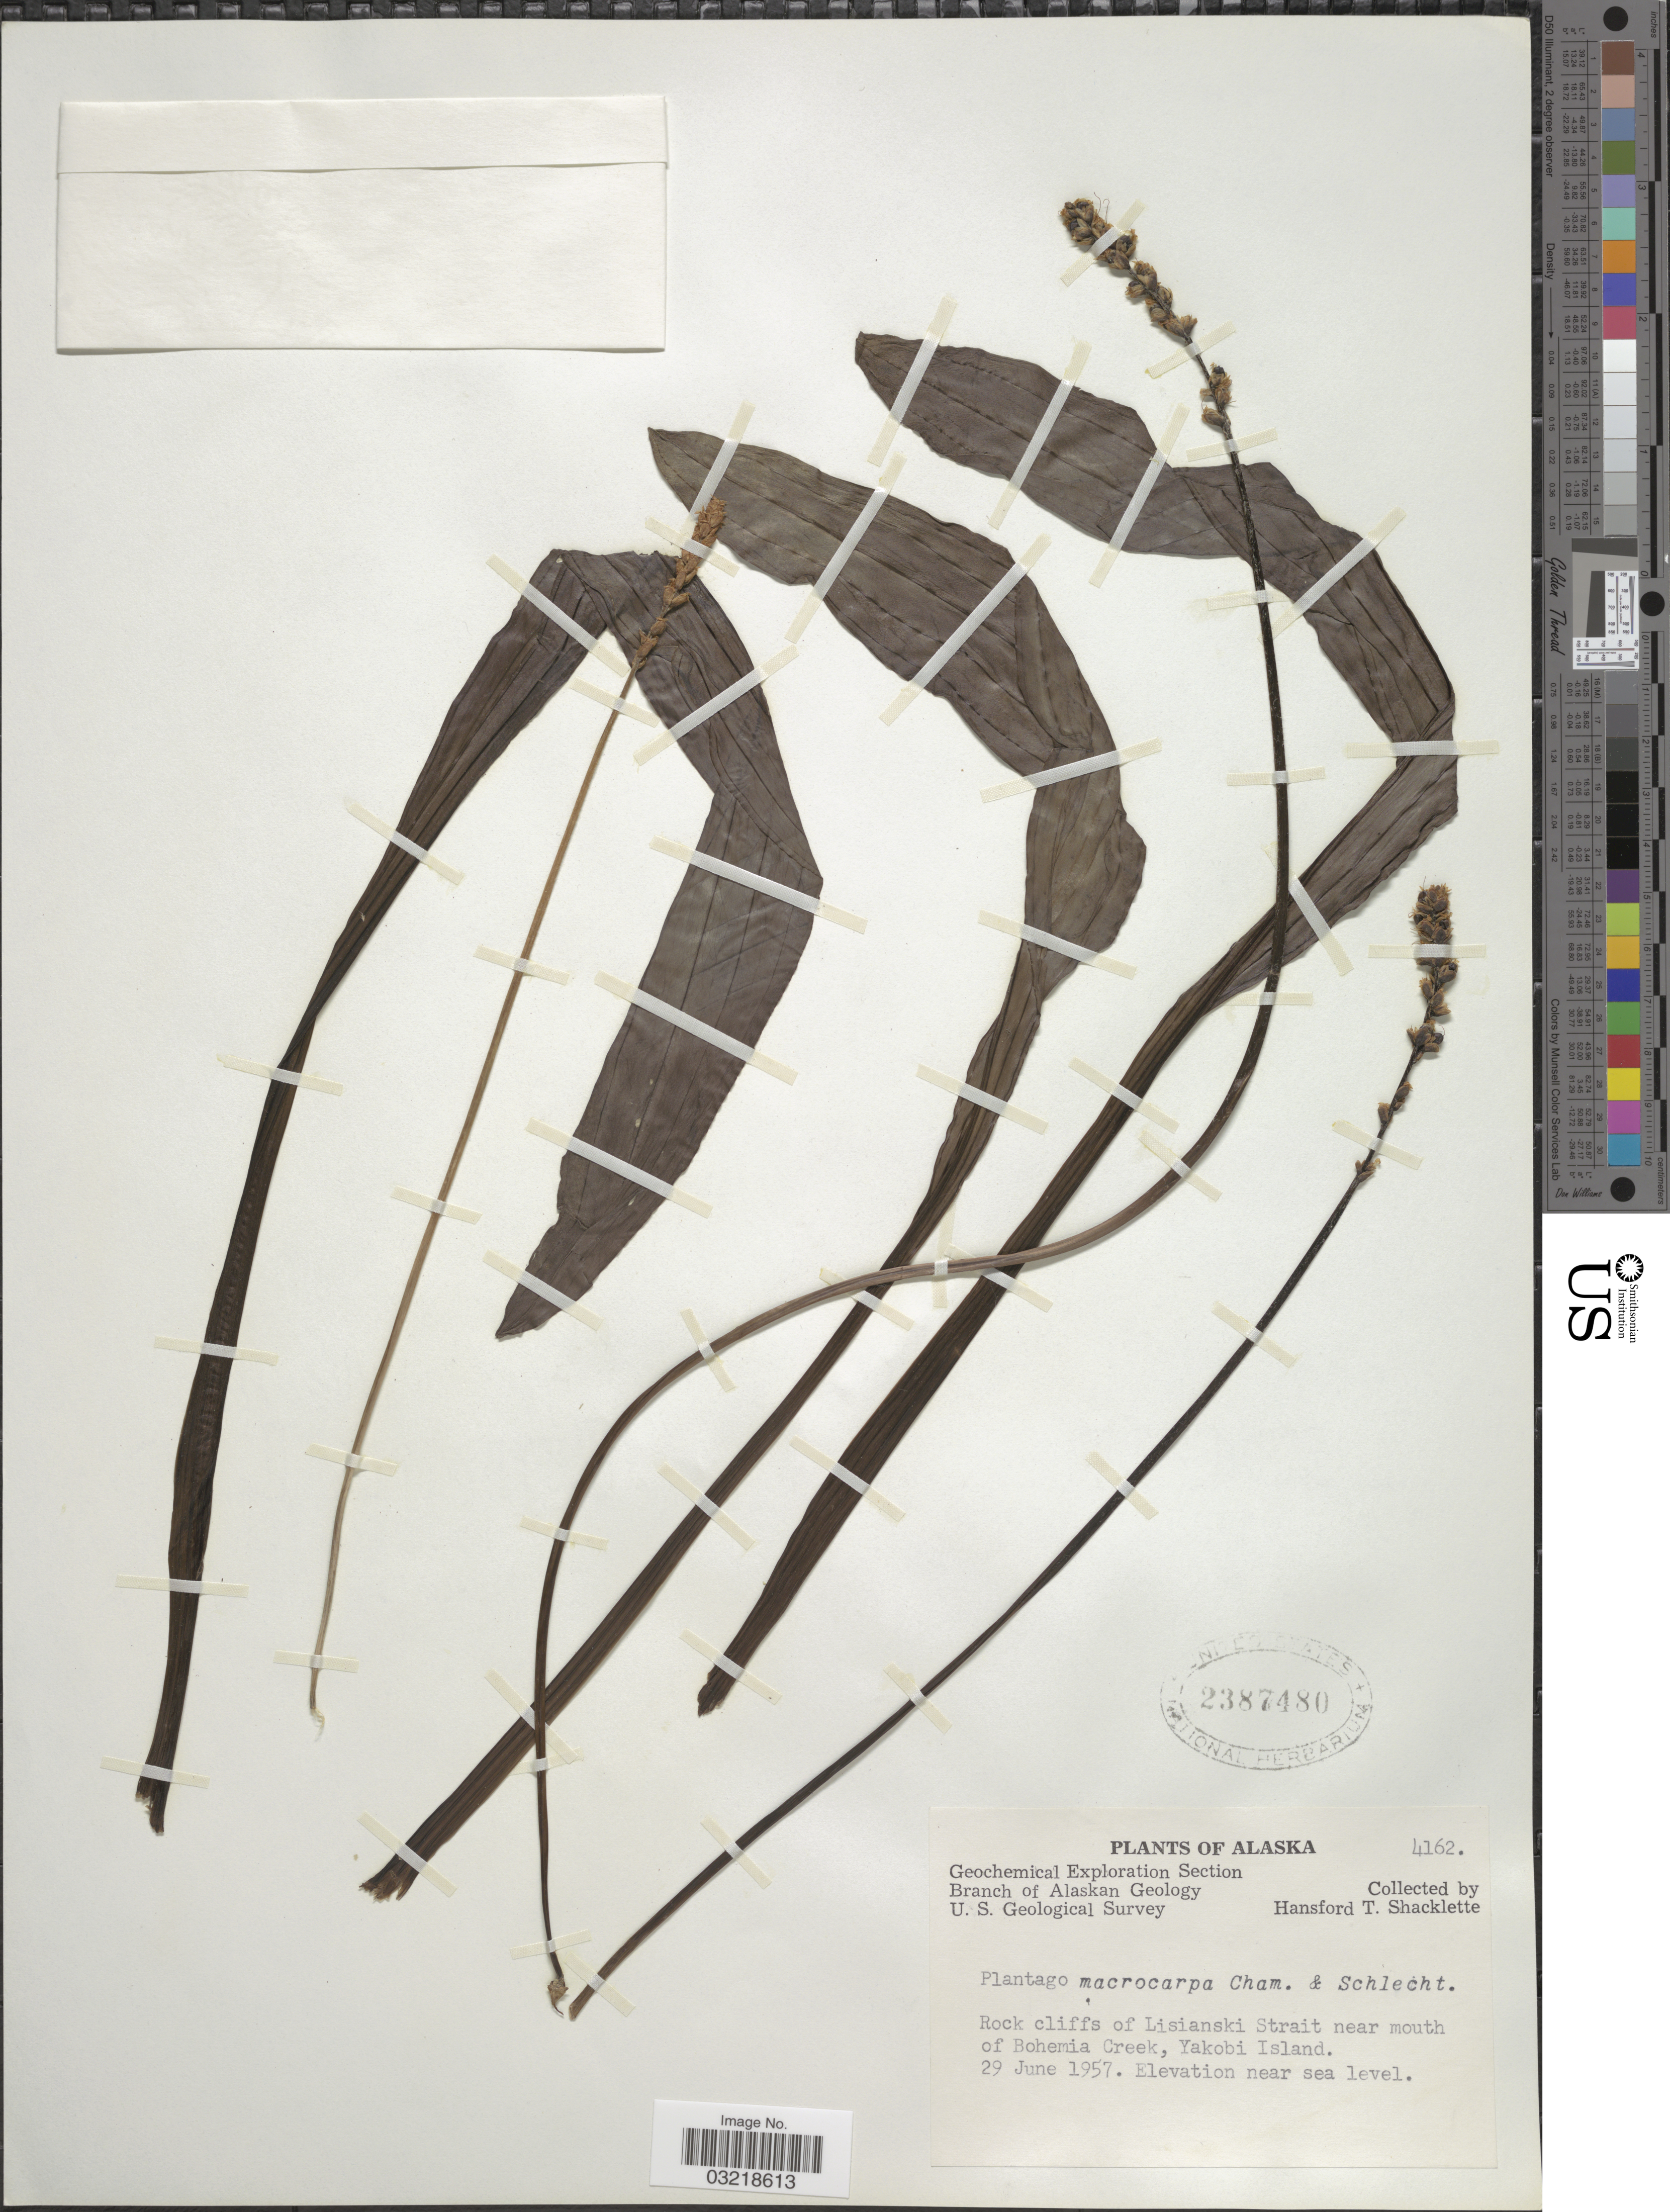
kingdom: Plantae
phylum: Tracheophyta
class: Magnoliopsida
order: Lamiales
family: Plantaginaceae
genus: Plantago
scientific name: Plantago macrocarpa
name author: Cham. & Schltdl.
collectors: H. Shacklette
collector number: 4162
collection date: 1957-06-29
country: United States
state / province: Alaska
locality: Rock cliffs of Lisianski Strait near mouth of Bohemia Creek, Yakobi Island.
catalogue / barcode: US 2387480